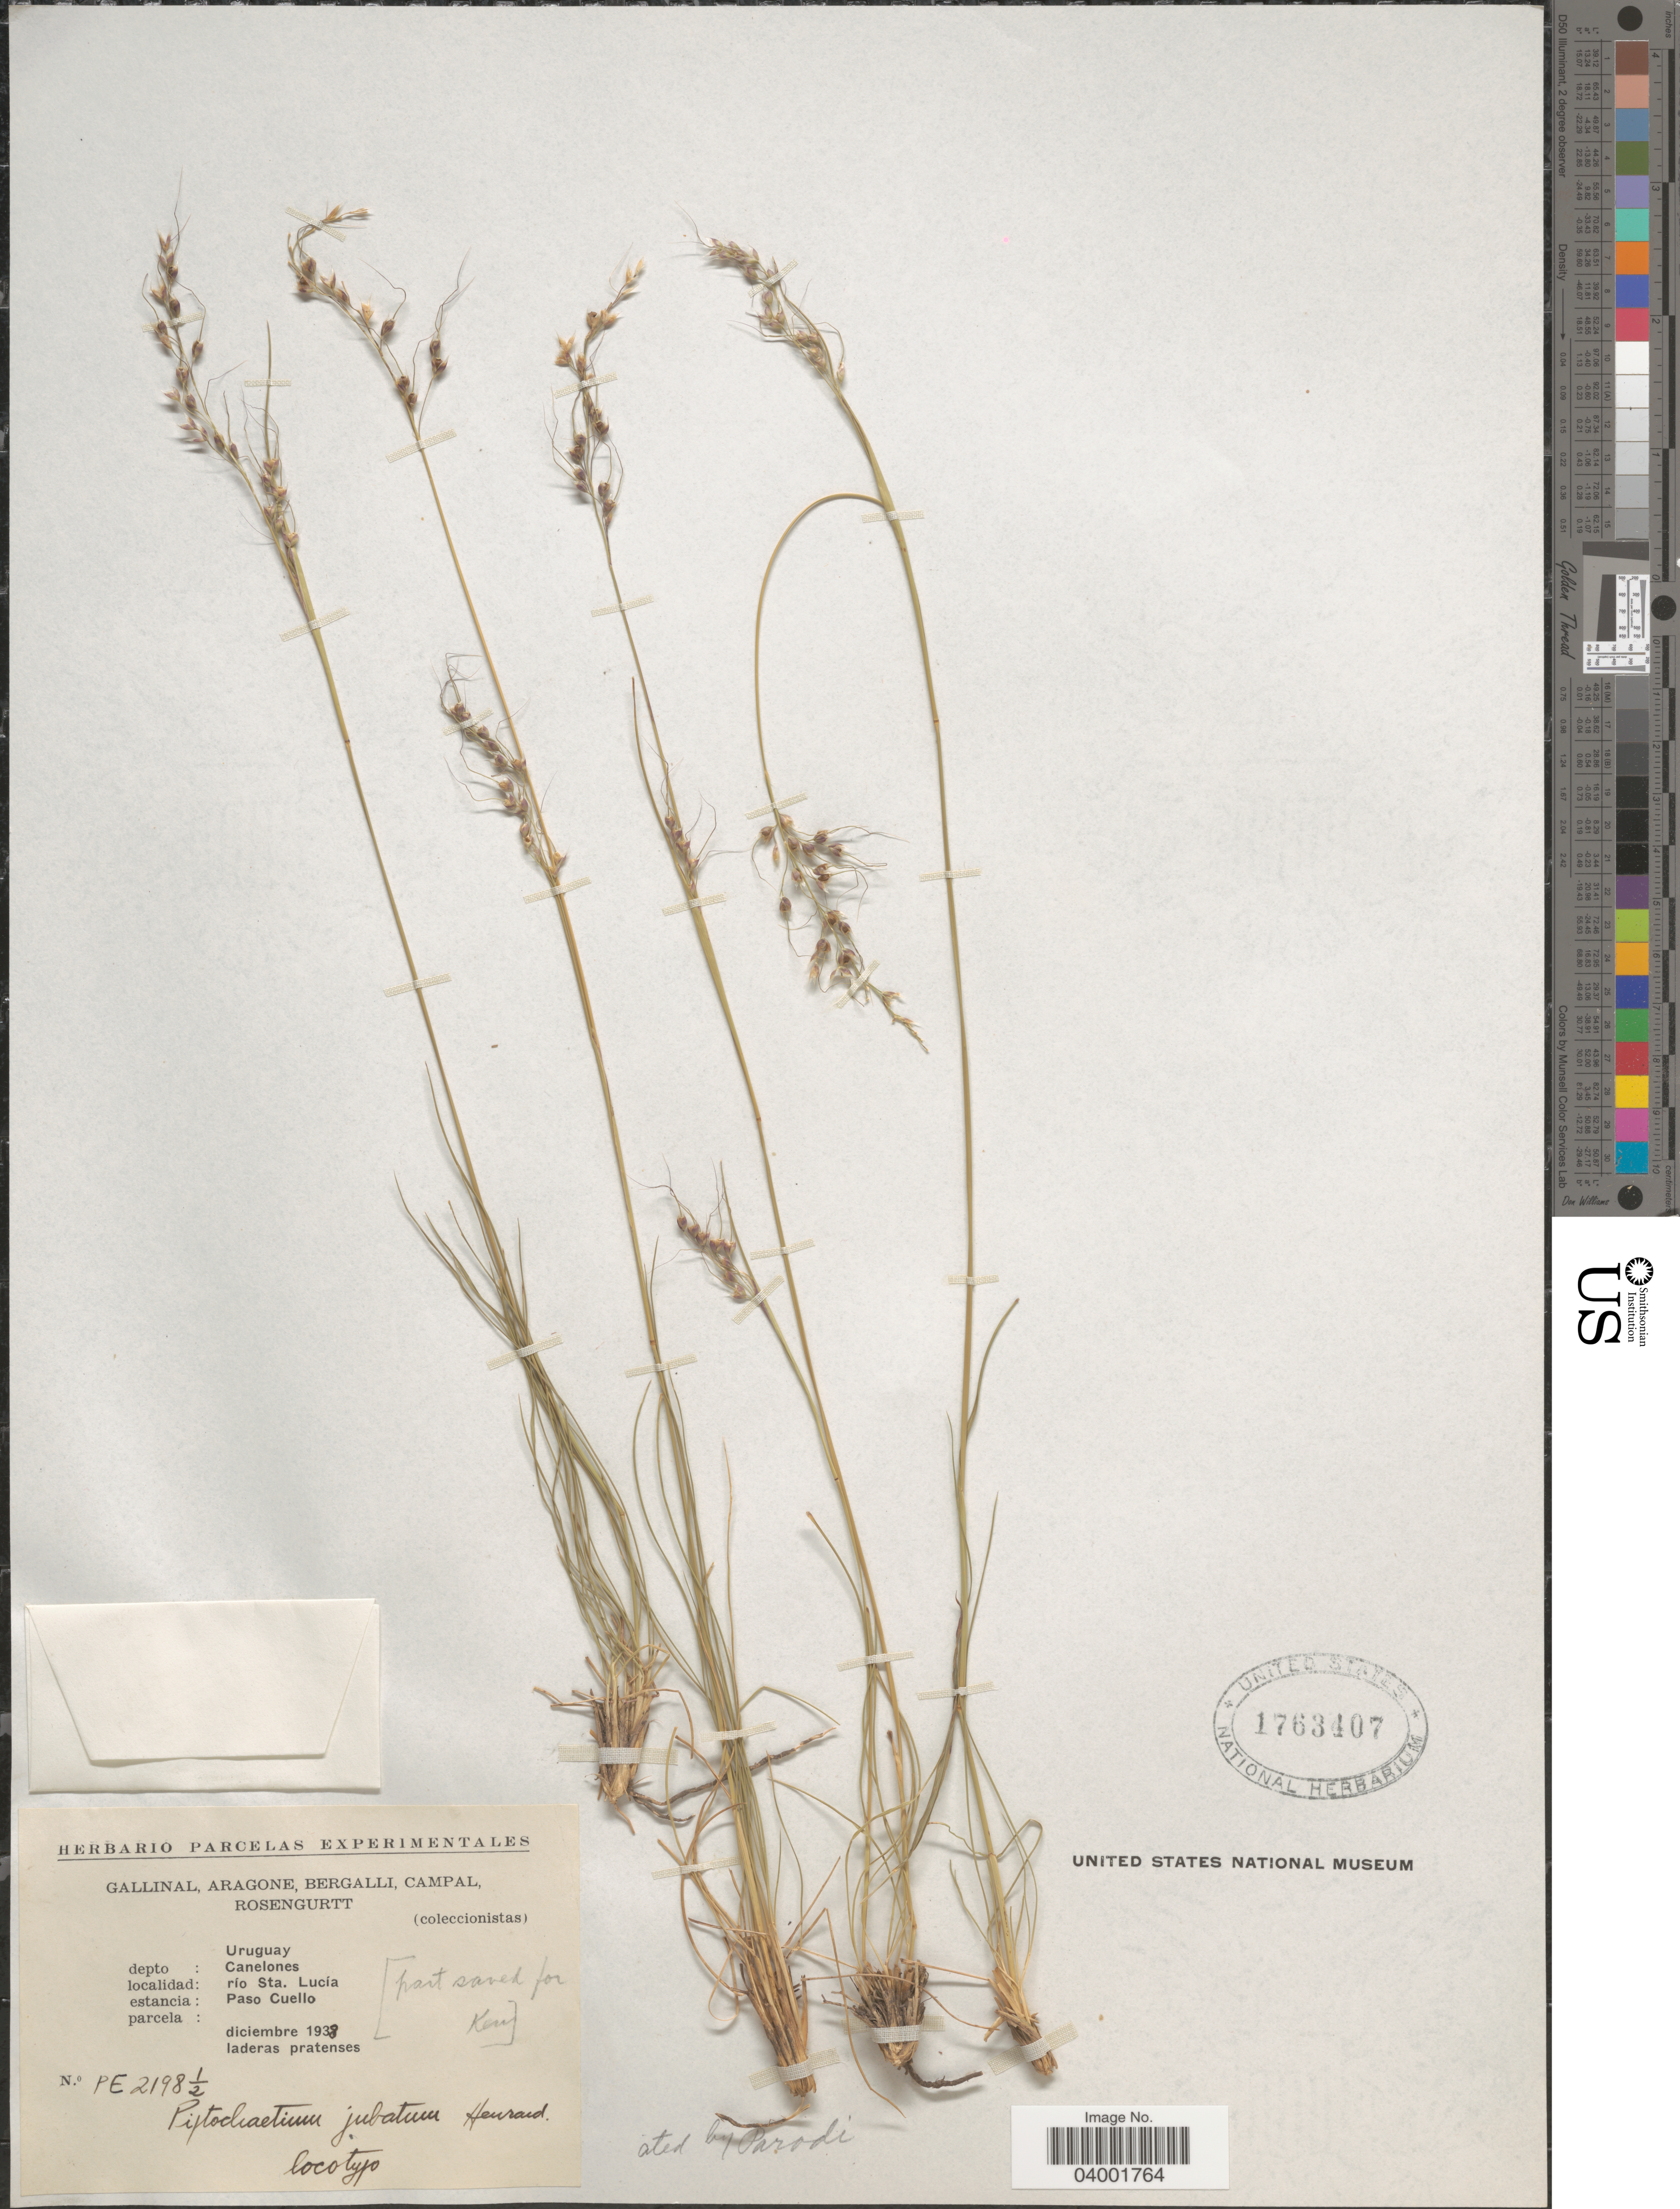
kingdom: Plantae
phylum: Tracheophyta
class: Liliopsida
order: Poales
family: Poaceae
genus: Piptochaetium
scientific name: Piptochaetium jubatum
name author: Henr.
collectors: -. Gallinal, -- Aragone, -- Bergalli, -- Campal & Rosengurtt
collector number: PE2198½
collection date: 1938-12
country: Uruguay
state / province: Canelones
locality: Depto: Canelones. Río Sta. Lucía. Estancia: Paso Cuello.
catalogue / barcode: US 1763407